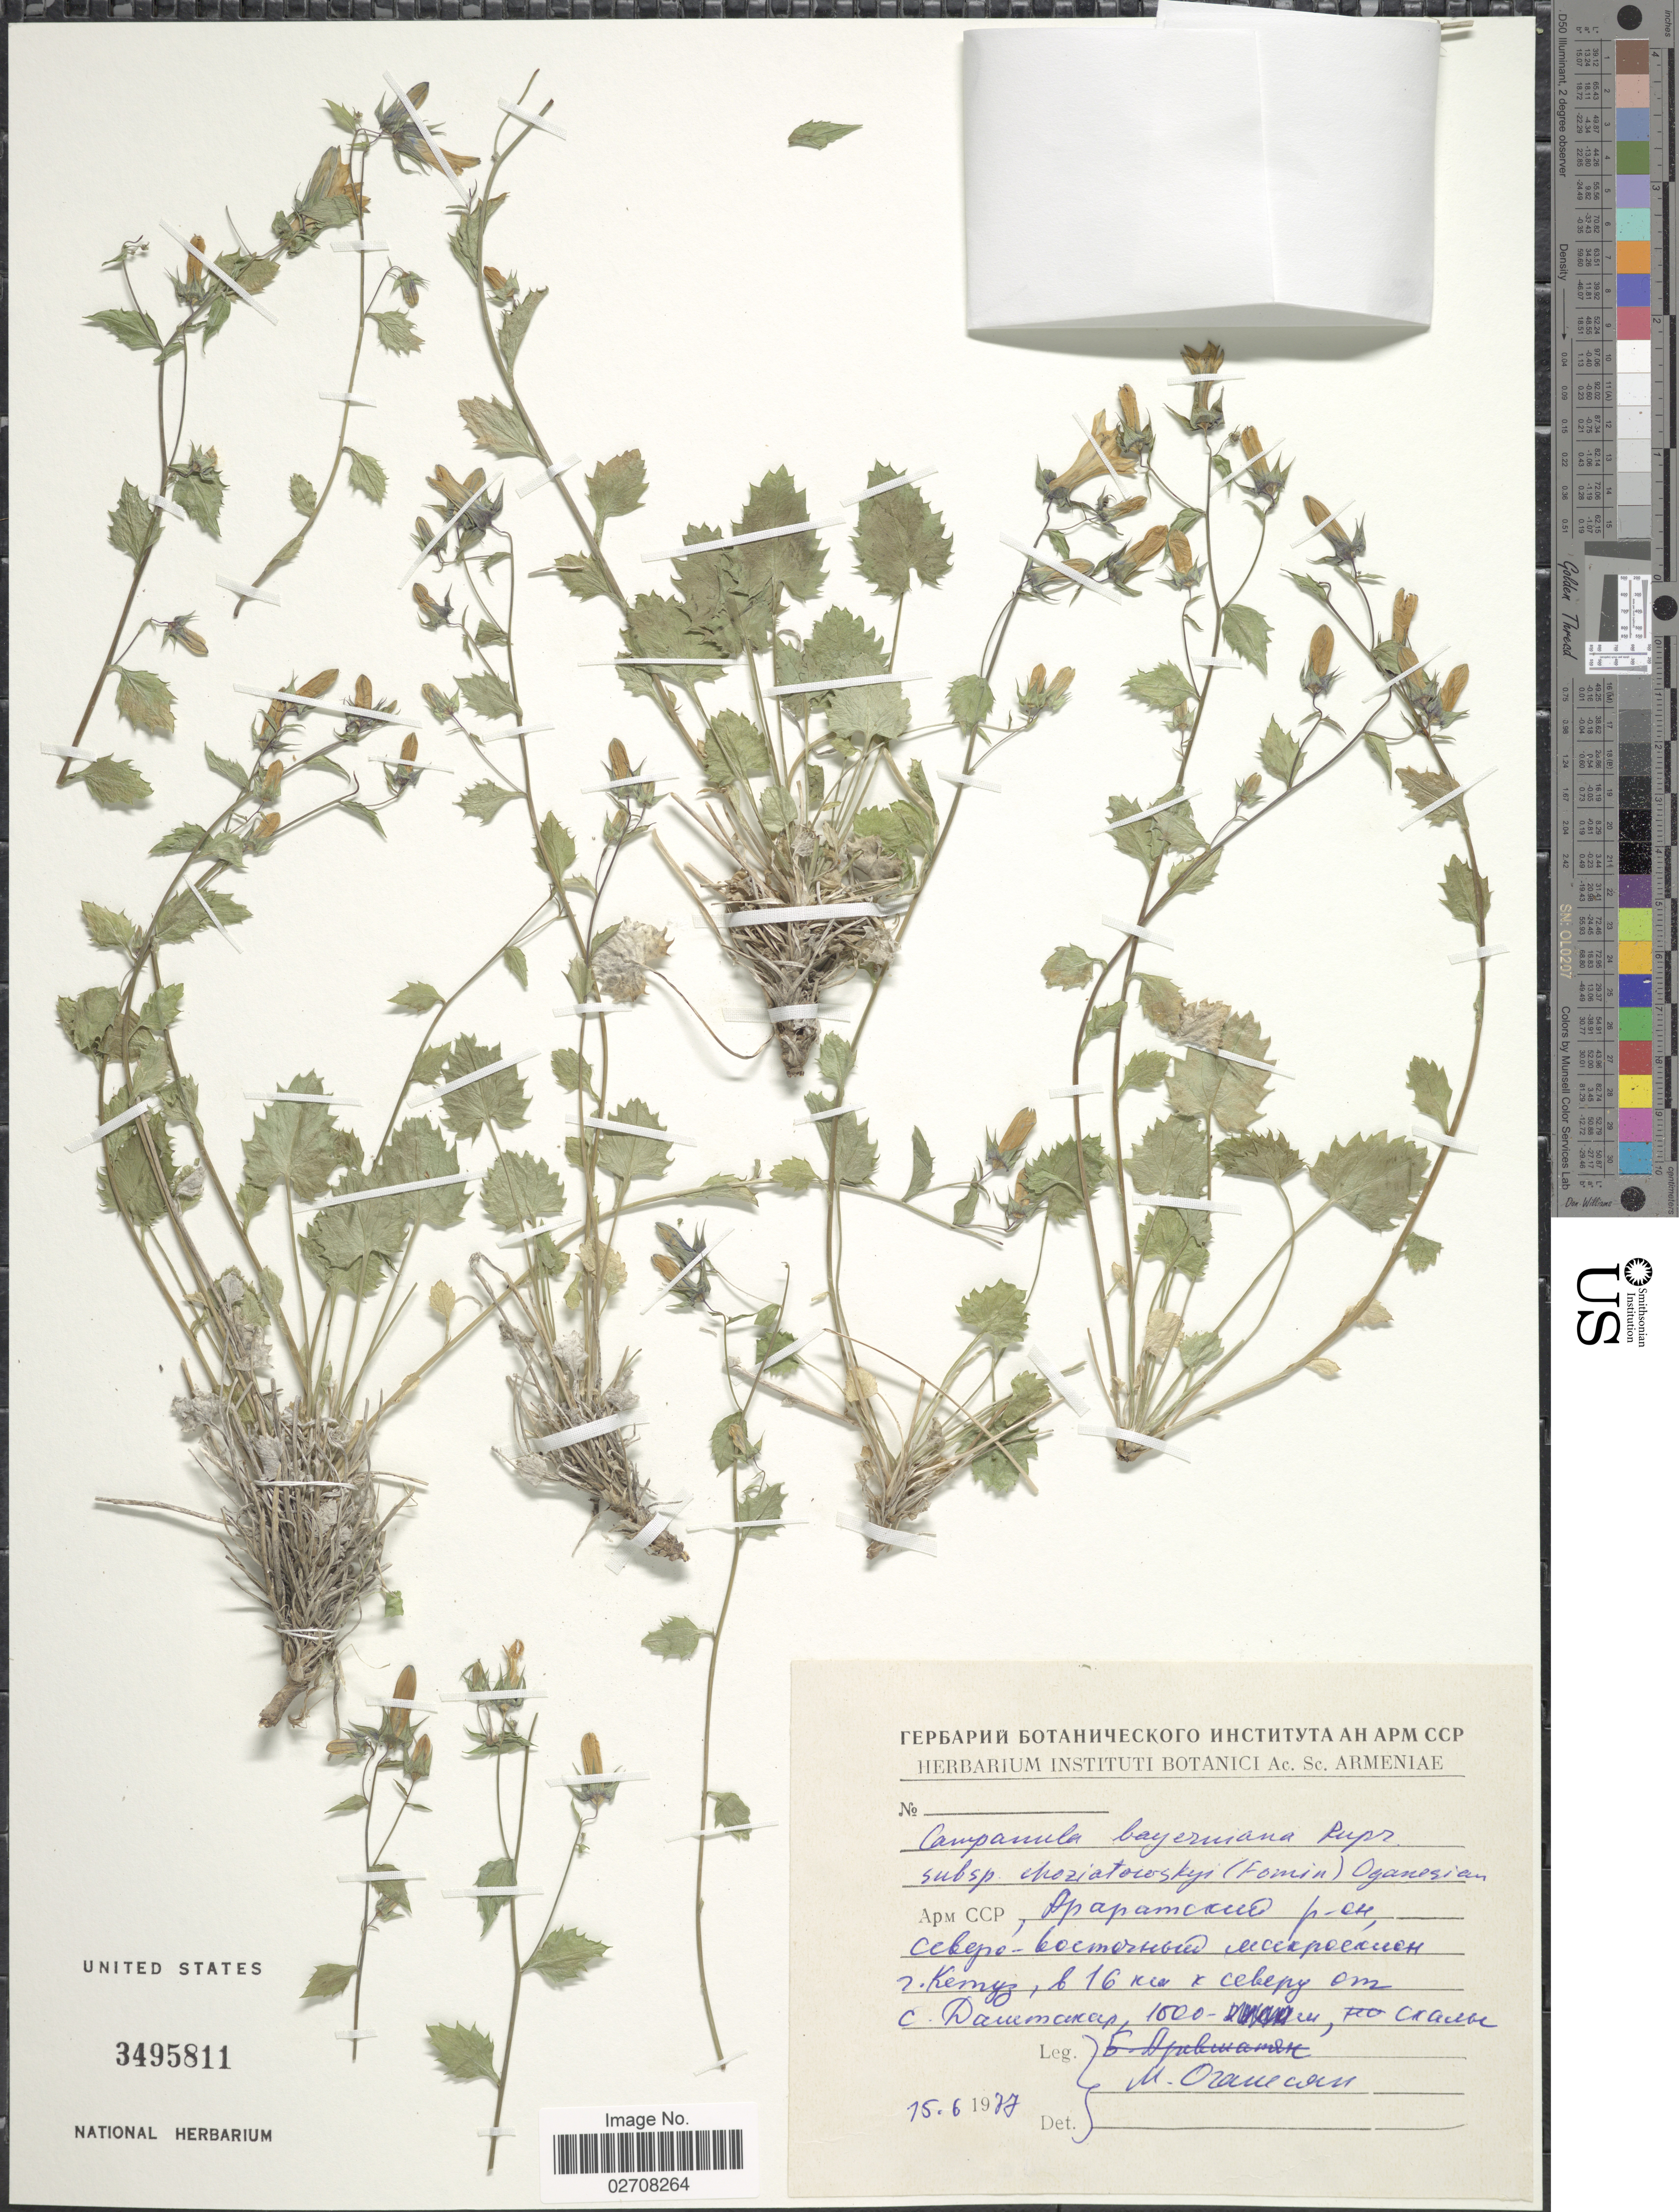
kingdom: Plantae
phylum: Tracheophyta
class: Magnoliopsida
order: Asterales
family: Campanulaceae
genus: Campanula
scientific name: Campanula bayerniana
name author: Rupr.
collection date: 1977-06-15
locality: APM CCP. [Foreign script]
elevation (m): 1600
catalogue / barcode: US 3495811